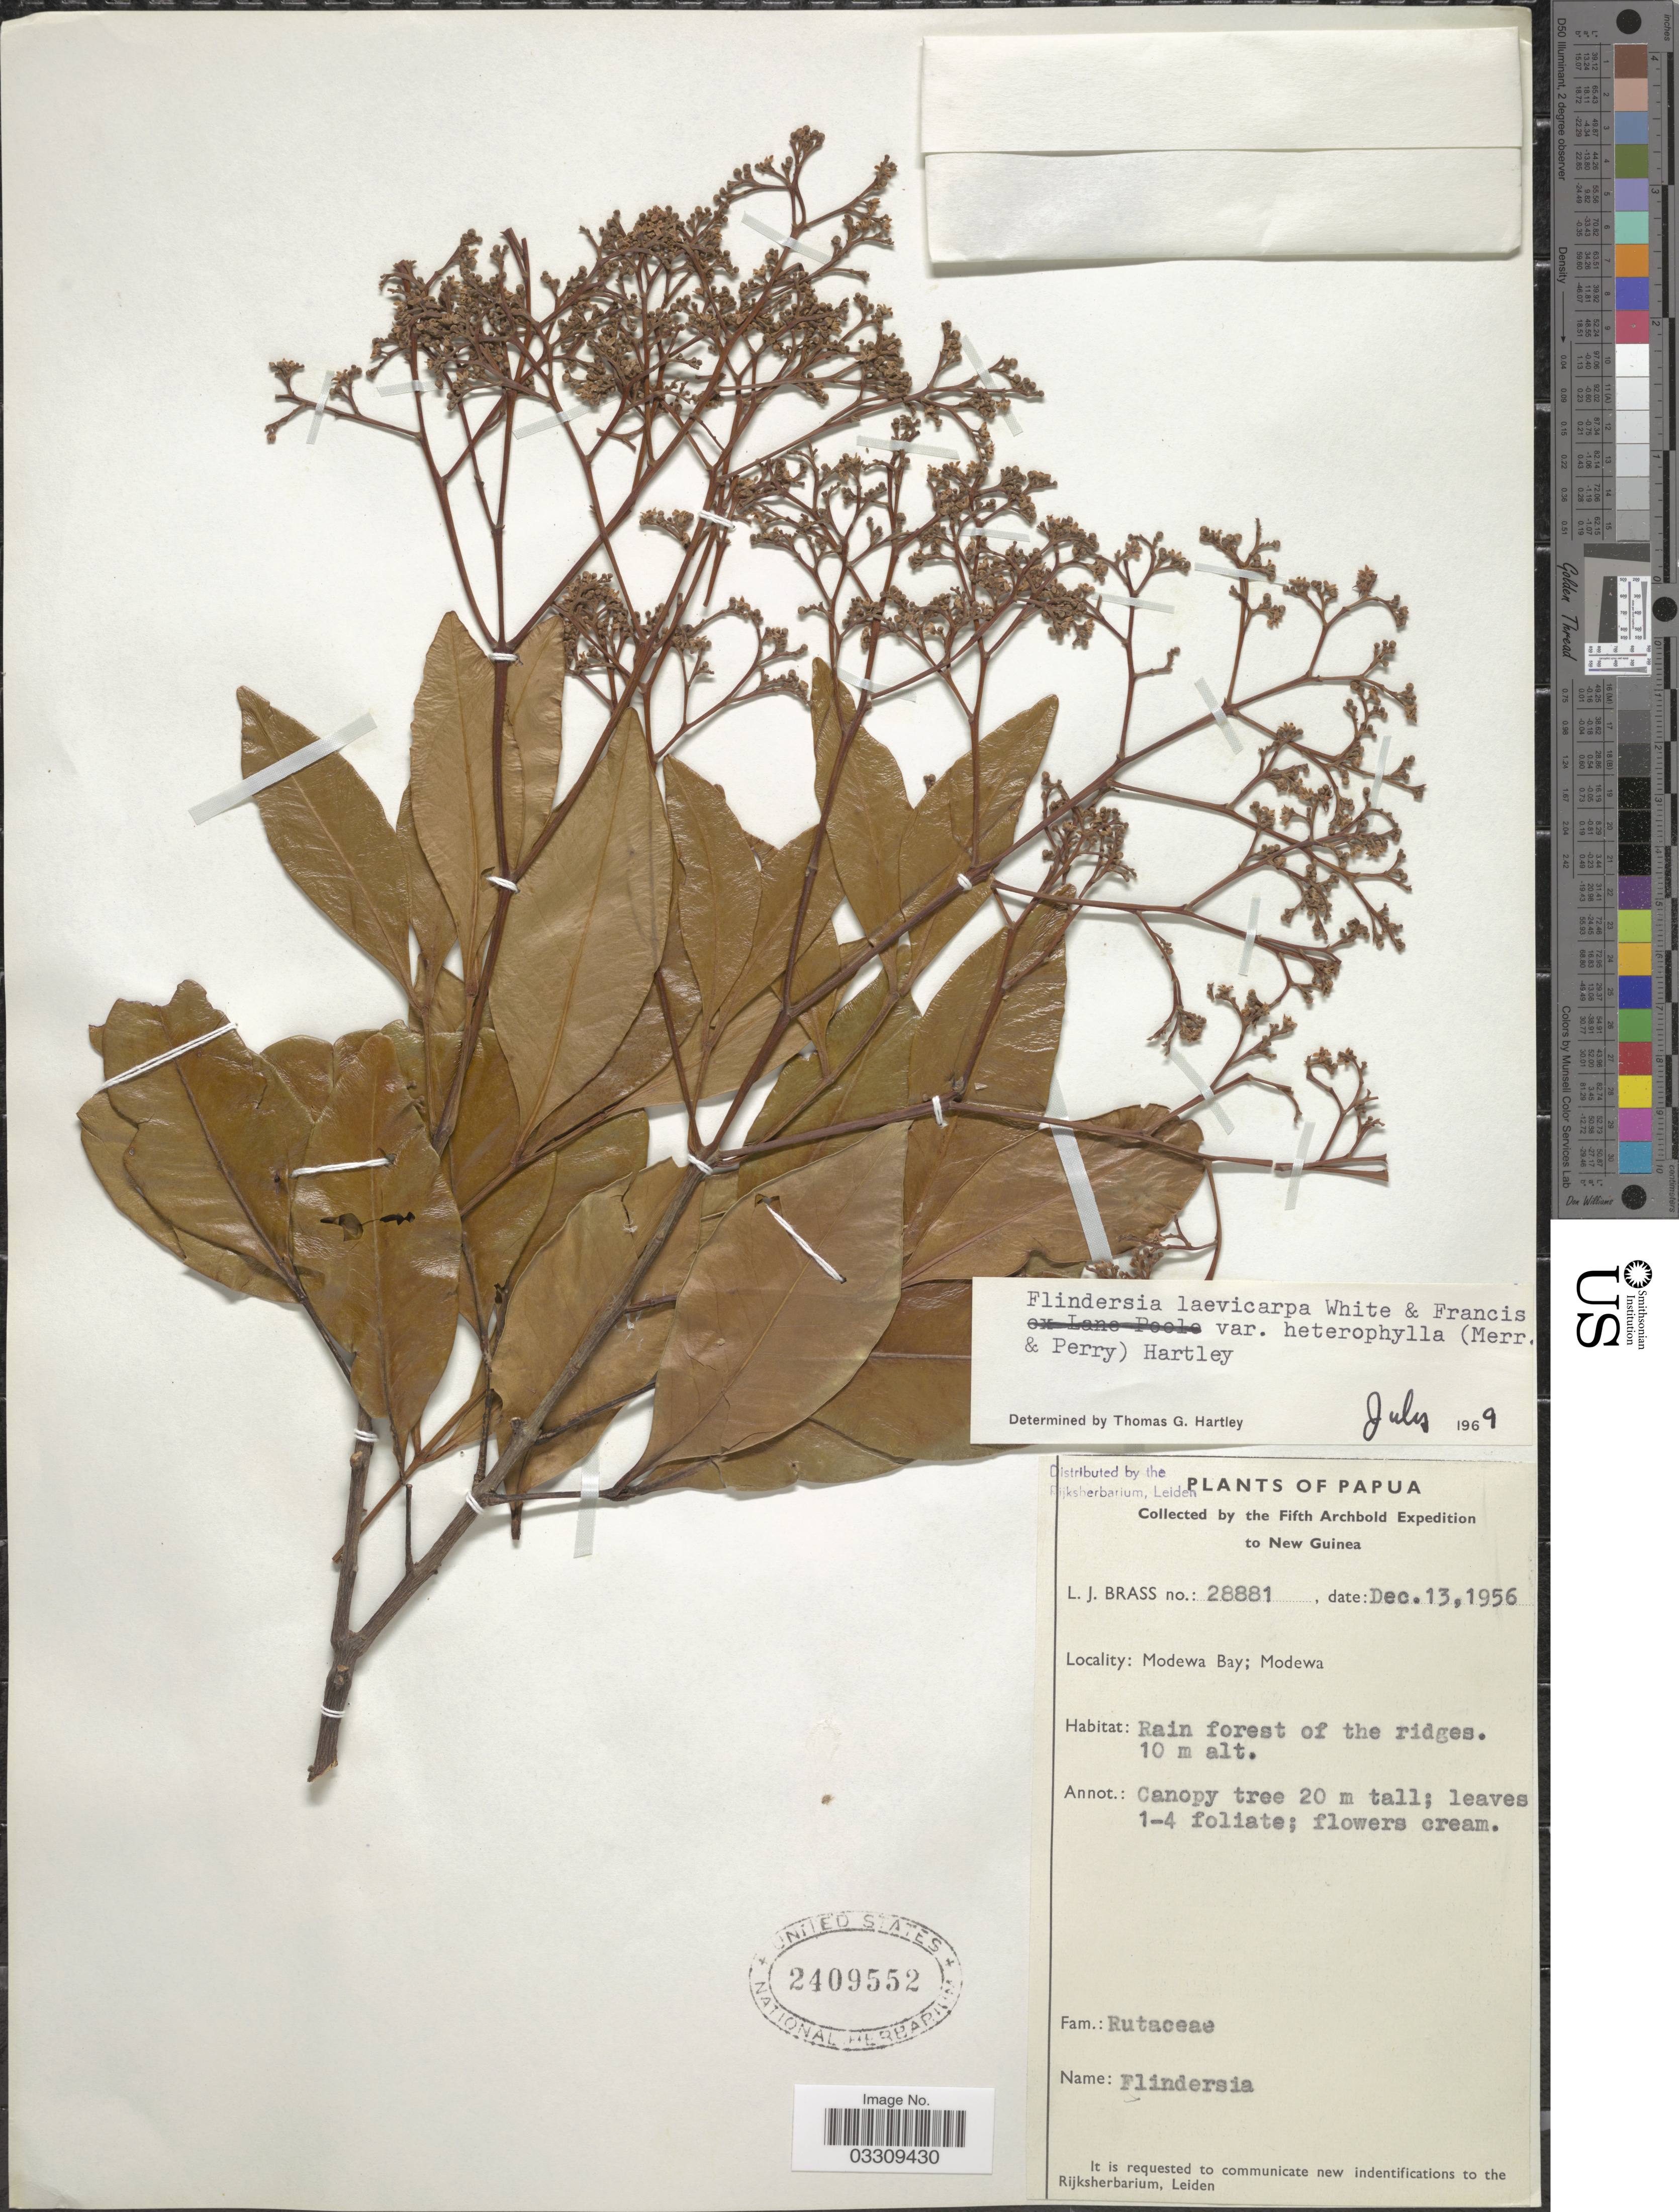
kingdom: Plantae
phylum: Tracheophyta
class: Magnoliopsida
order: Sapindales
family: Rutaceae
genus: Flindersia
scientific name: Flindersia laevicarpa var. heterophylla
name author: (Merr. & L.M. Perry) T.G. Hartley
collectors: L. J. Brass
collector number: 28881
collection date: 1956-12-13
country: Papua New Guinea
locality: Papua. New Guinea. Modewa Bay; Modewa.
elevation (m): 10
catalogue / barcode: US 2409552